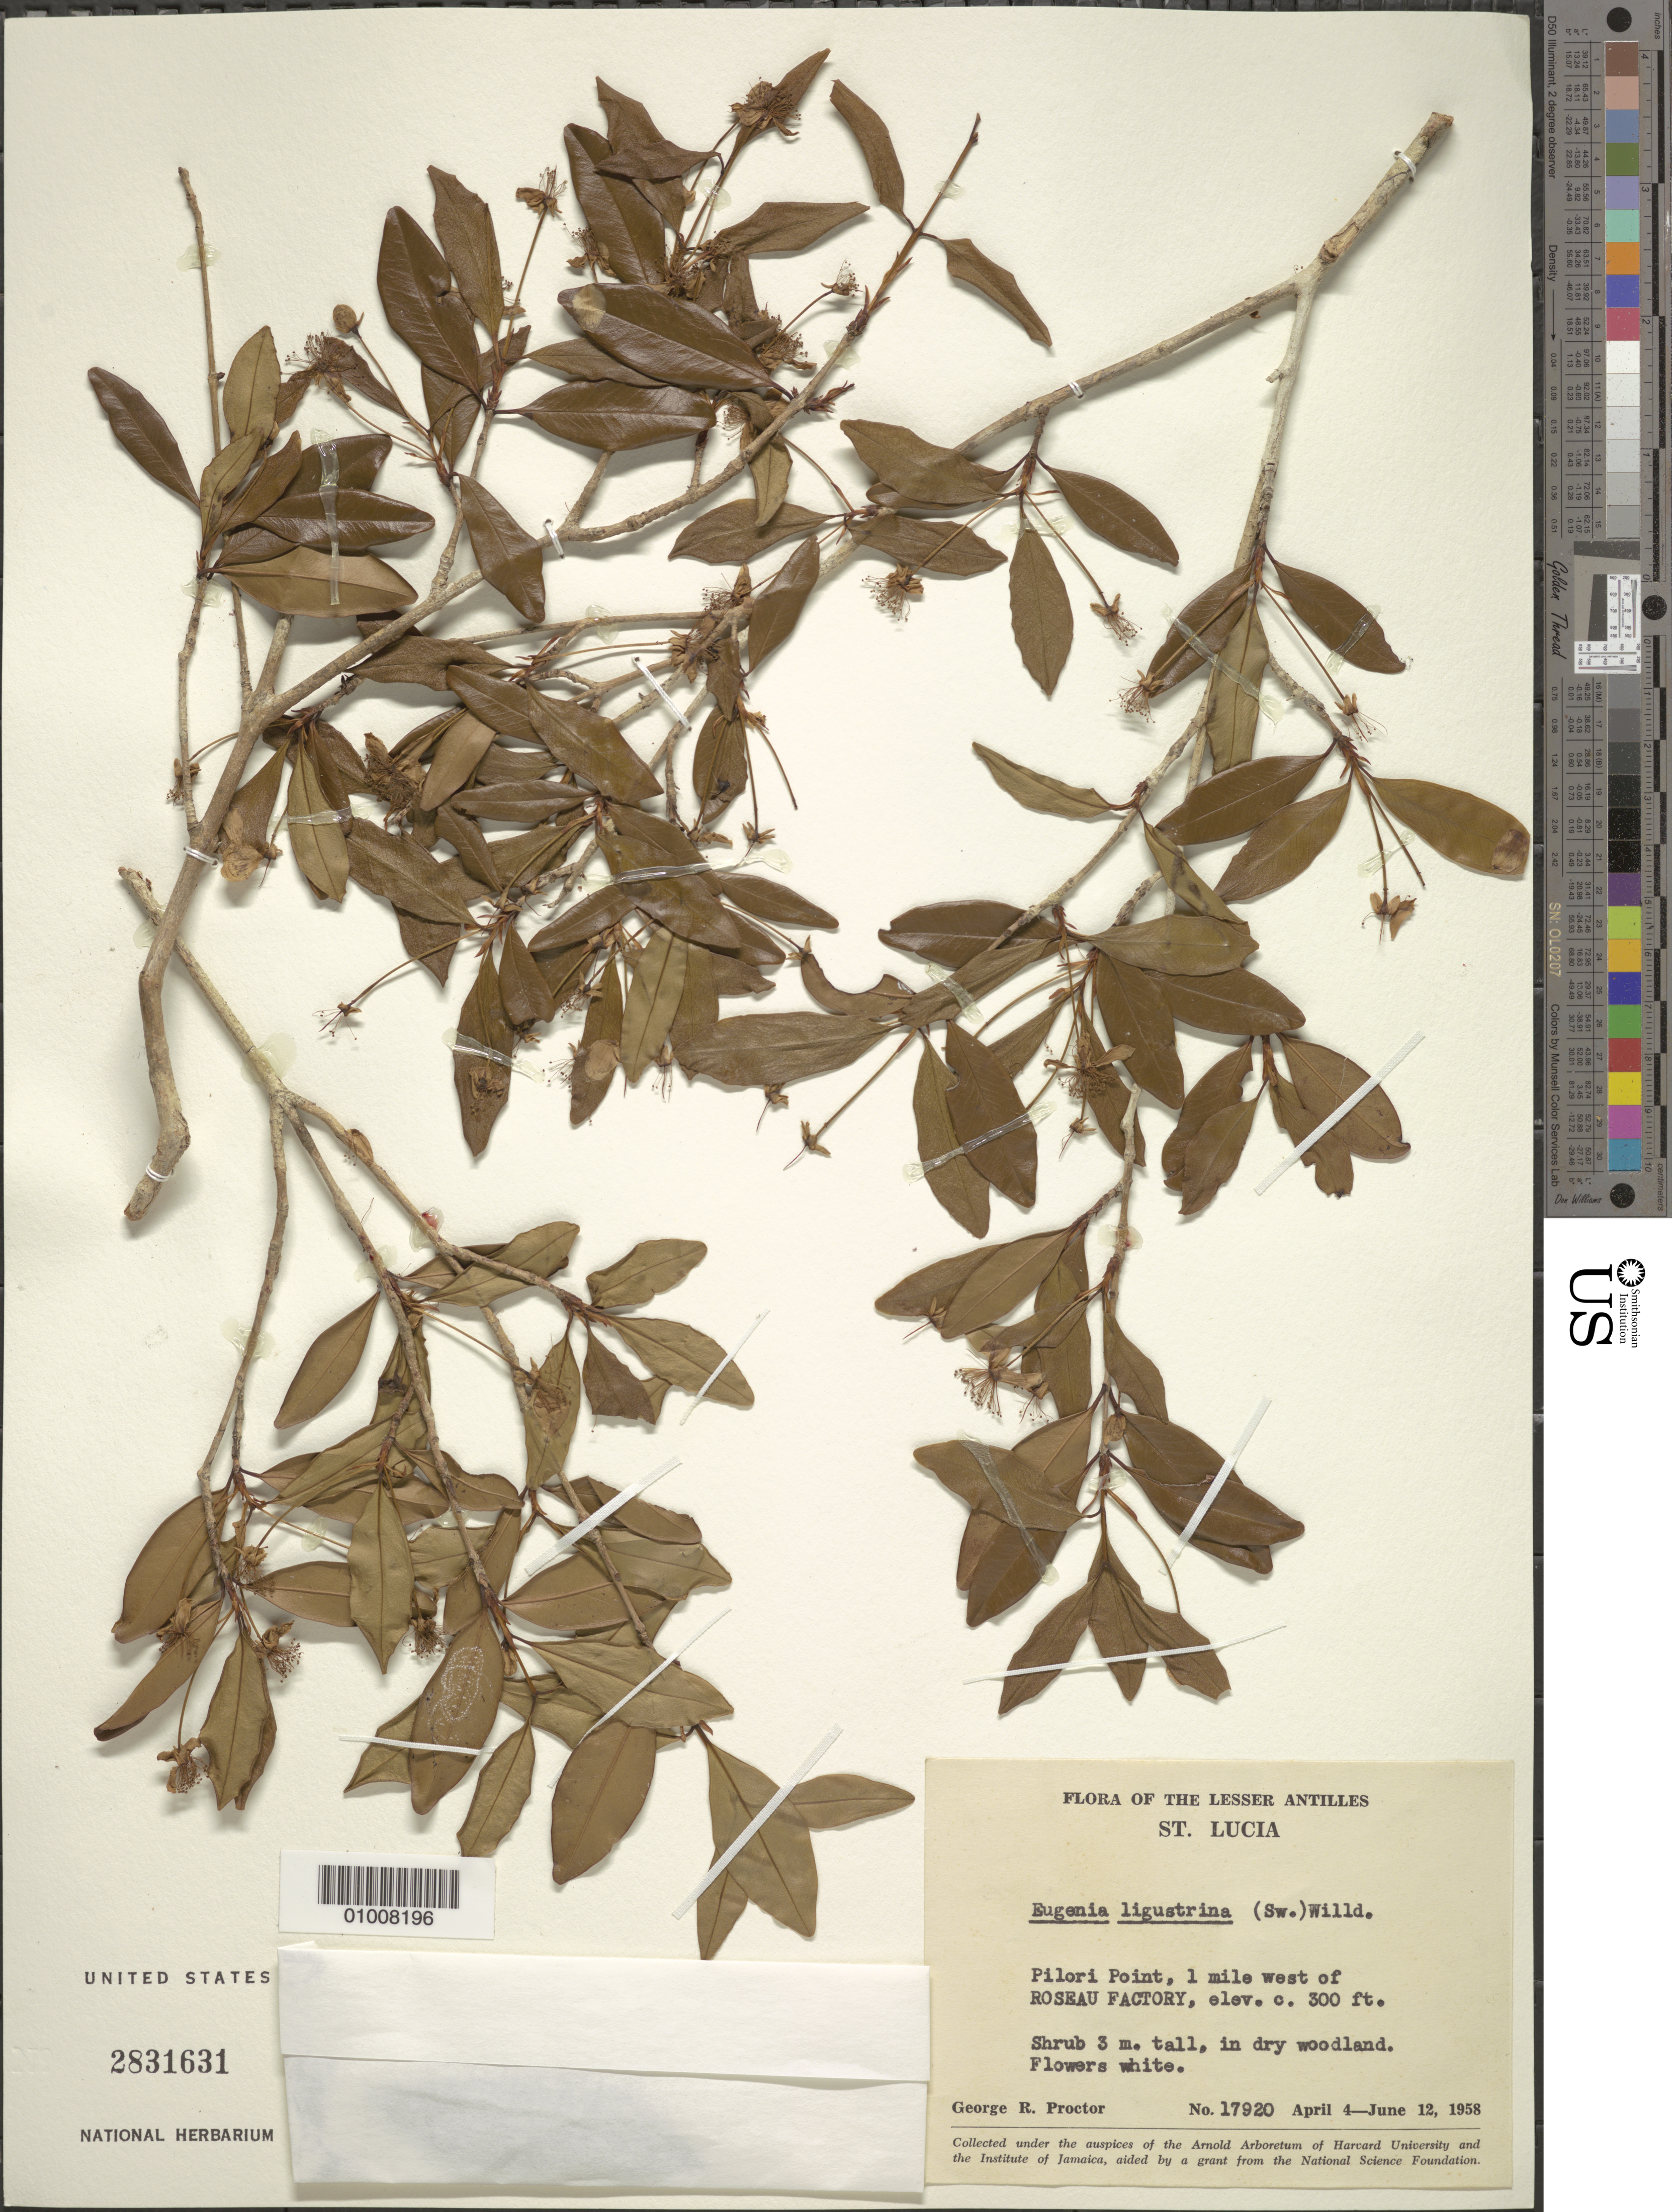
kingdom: Plantae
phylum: Tracheophyta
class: Magnoliopsida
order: Myrtales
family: Myrtaceae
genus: Eugenia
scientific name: Eugenia ligustrina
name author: (Sw.) Willd.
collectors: G. R. Proctor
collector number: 17920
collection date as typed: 04 Apr 1958 to 12 Jun 1958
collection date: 1958-04-04/1958-06-12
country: St. Lucia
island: St. Lucia I.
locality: Pilori Point, 1 mile west of ROSEAU FACTORY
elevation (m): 91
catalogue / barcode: US 2831631